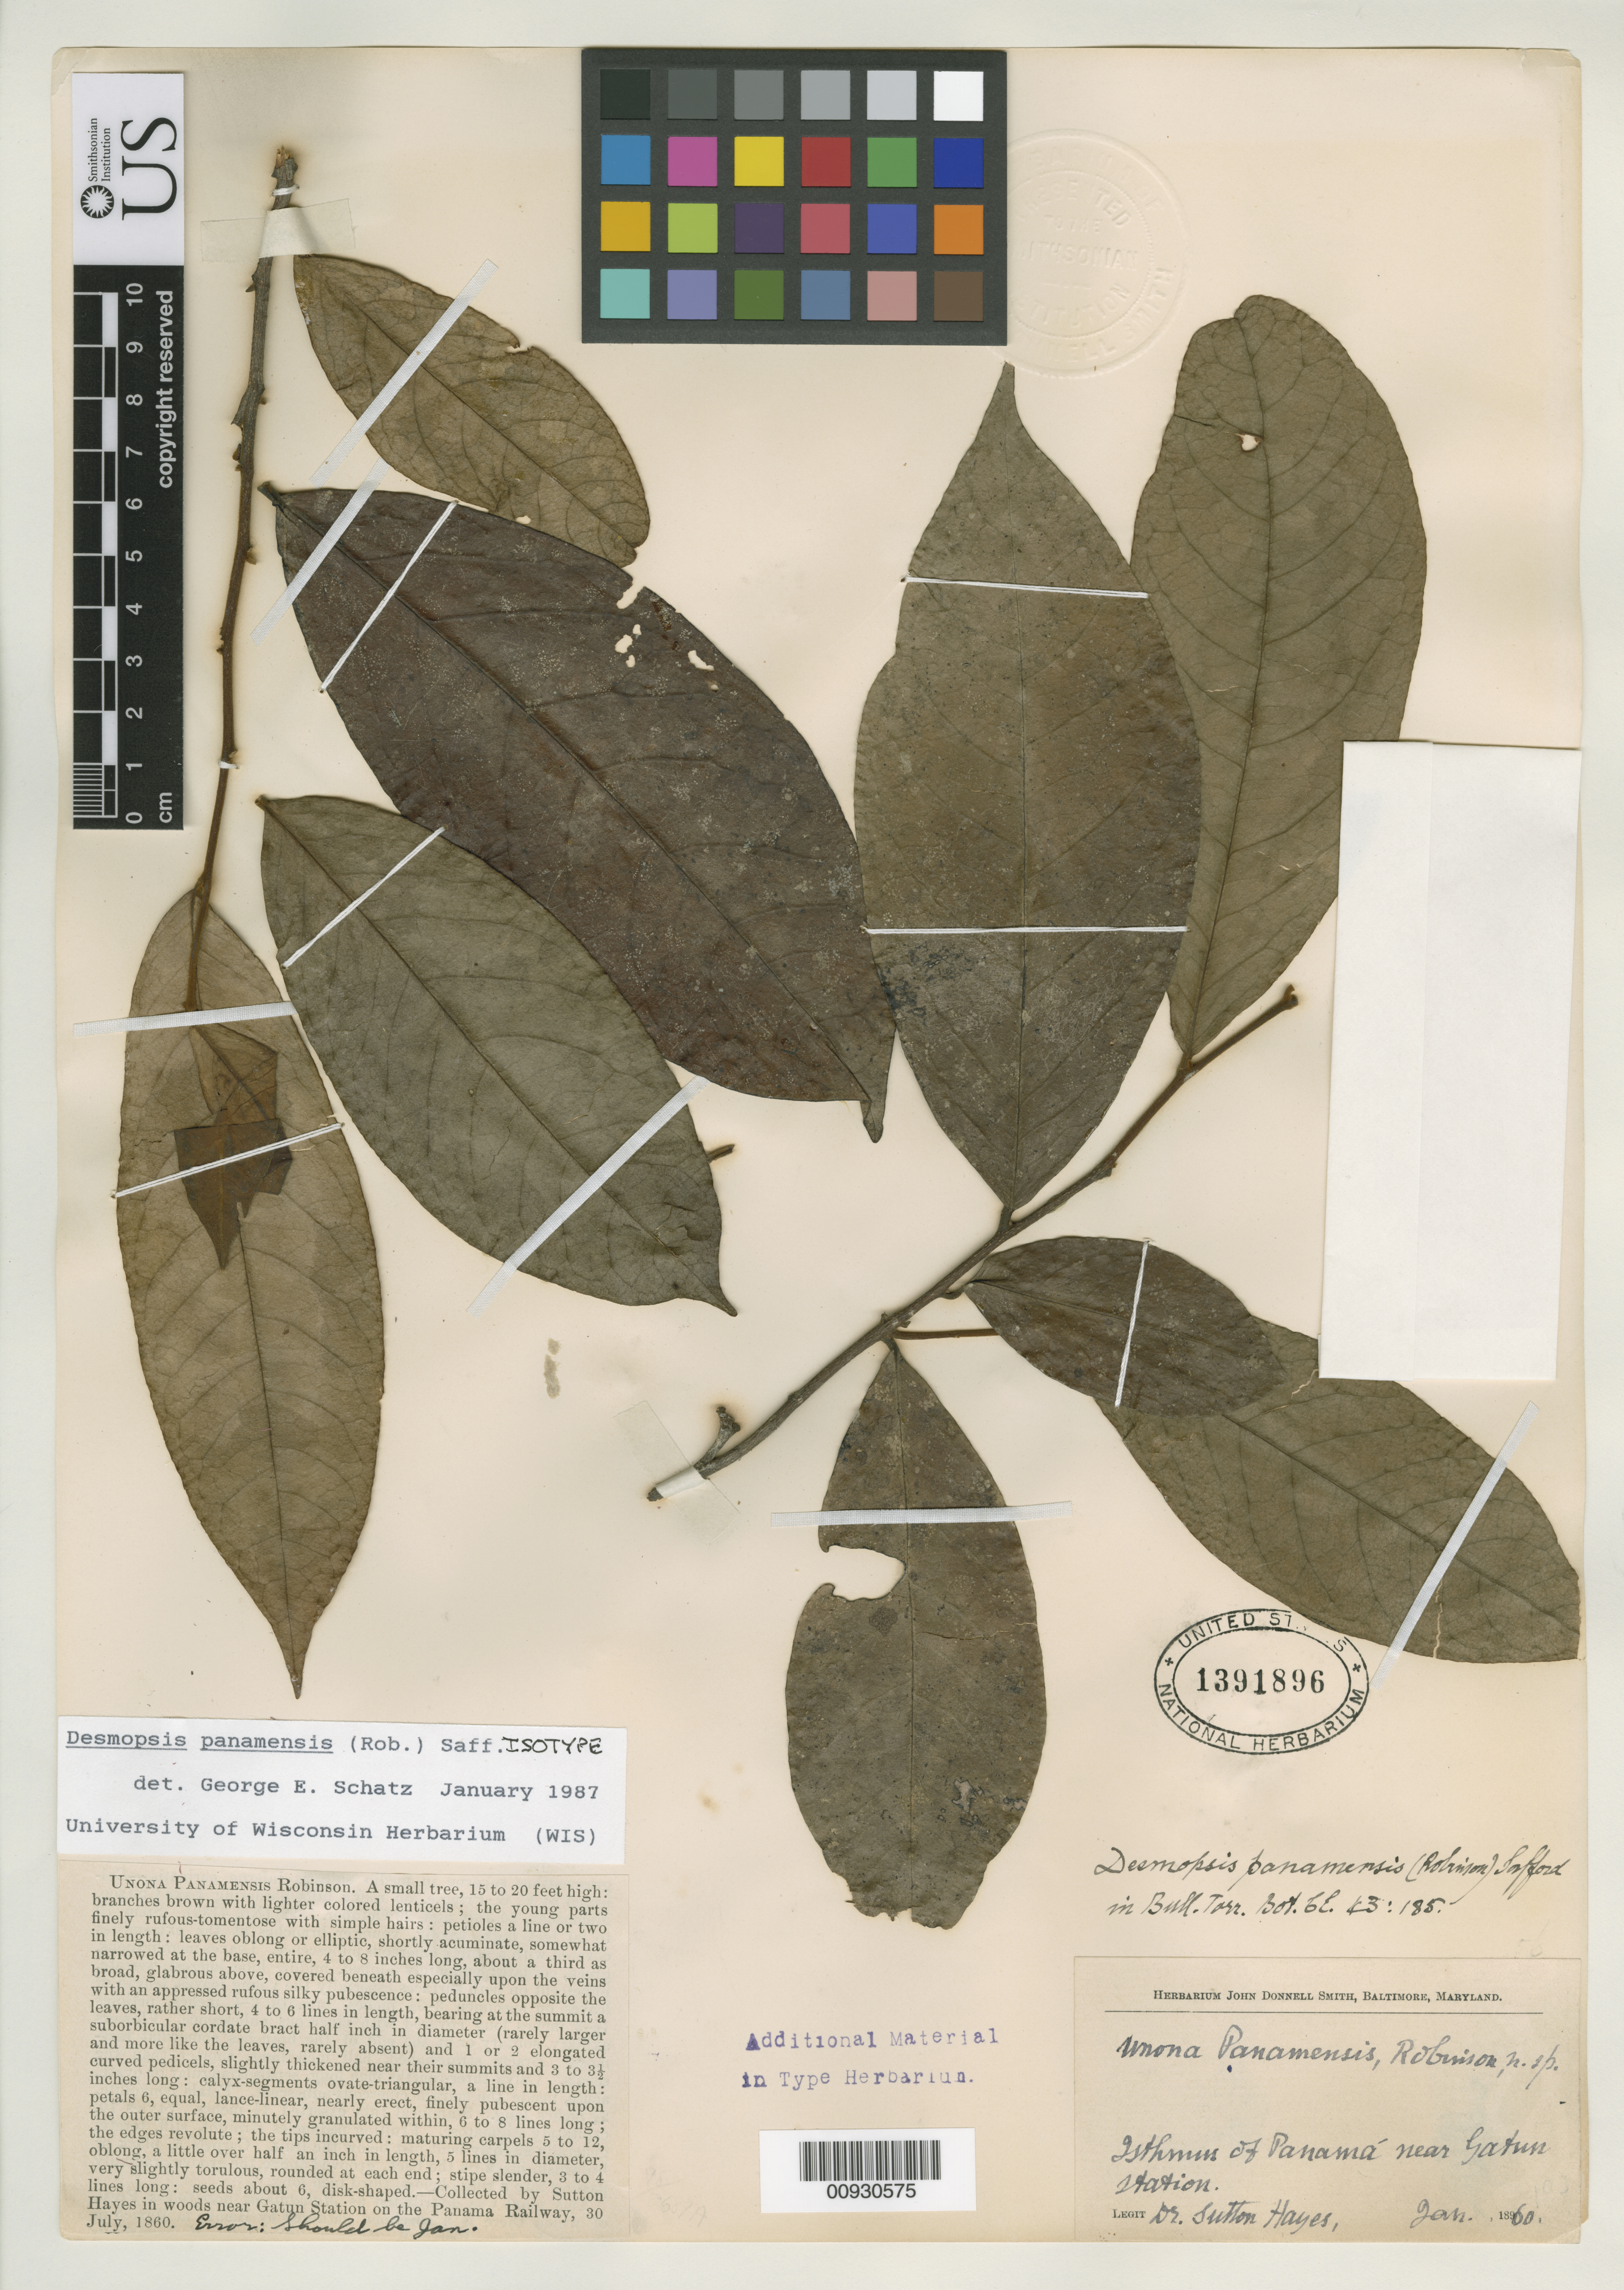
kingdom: Plantae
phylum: Tracheophyta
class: Magnoliopsida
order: Magnoliales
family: Annonaceae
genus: Unona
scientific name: Unona panamensis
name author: B.L. Rob.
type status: Isotype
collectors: S. Hayes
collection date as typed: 30 Jan 1860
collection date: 1860-01-30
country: Panama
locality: Near Gatun Station, Panama Railway.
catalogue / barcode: US 1391896